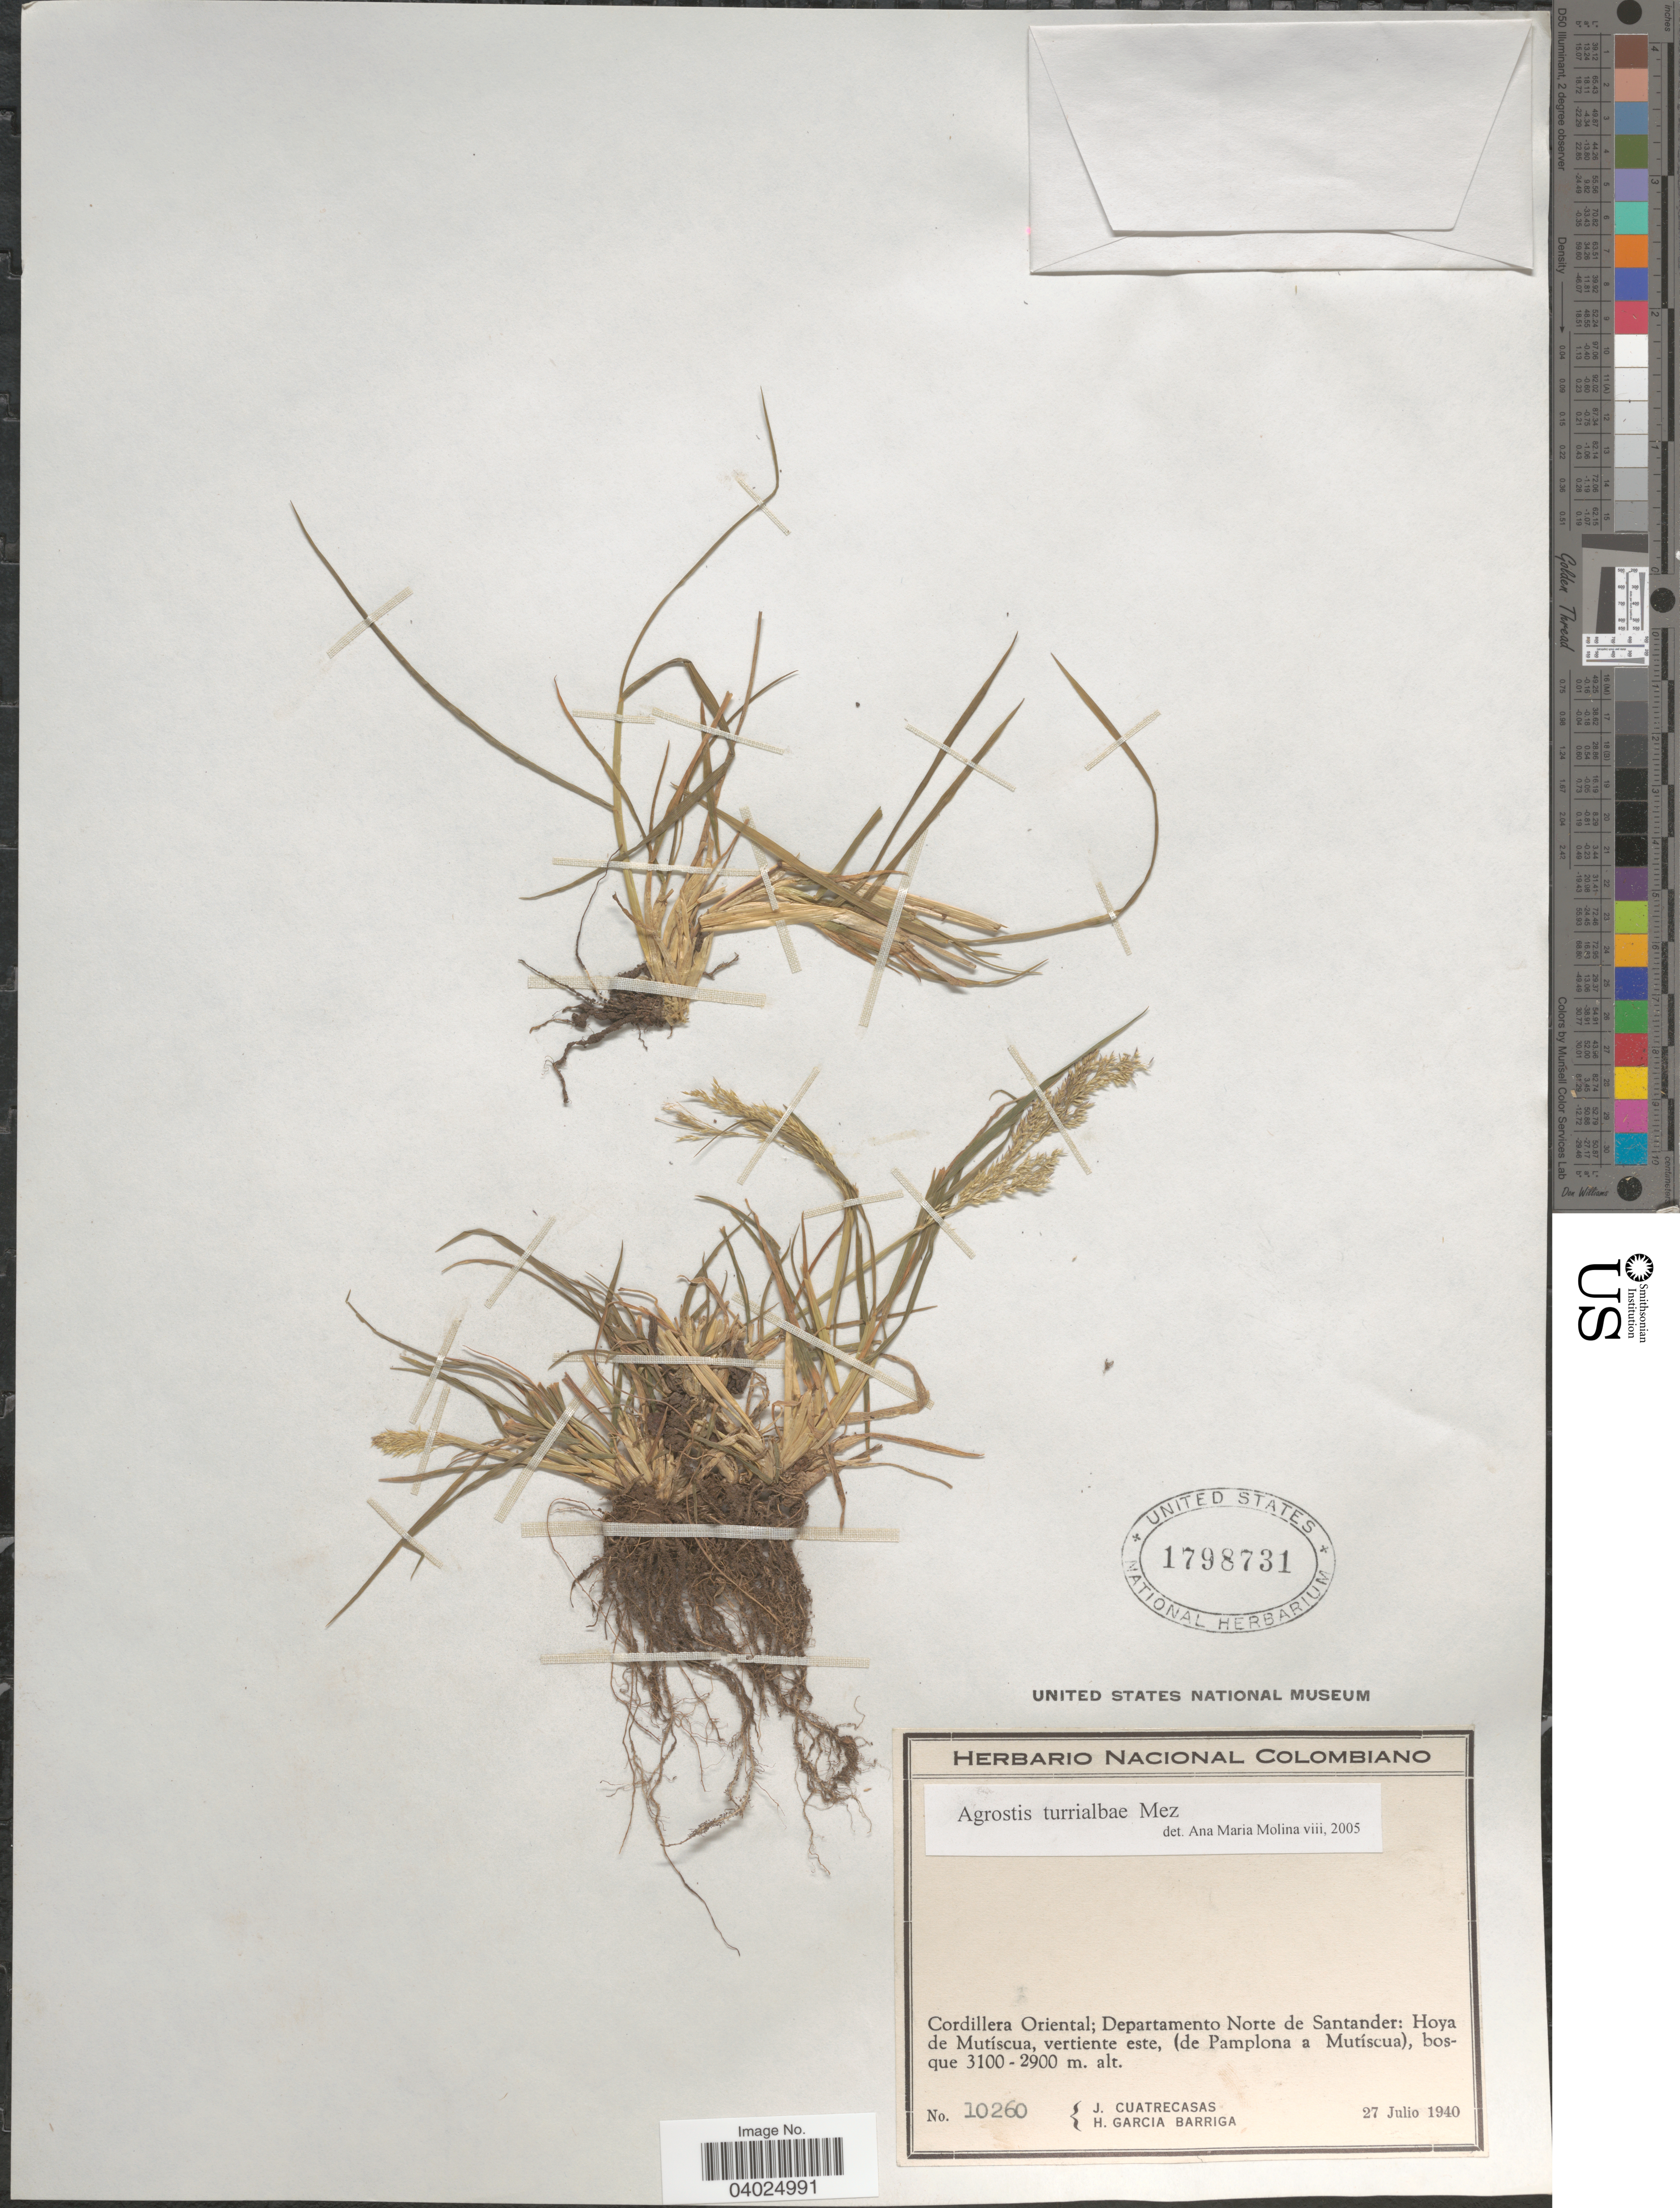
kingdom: Plantae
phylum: Tracheophyta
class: Liliopsida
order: Poales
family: Poaceae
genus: Agrostis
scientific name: Agrostis turrialbae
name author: Mez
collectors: J. Cuatrecasas & H. García Barriga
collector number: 10260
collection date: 1940-07-27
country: Colombia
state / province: Norte de Santander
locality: Cordillera Oriental; Departamento Norte de Santander: Hoya de Mutíscua, vertiente este, (de Pamplona a Mutíscua).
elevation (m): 2900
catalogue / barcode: US 1798731